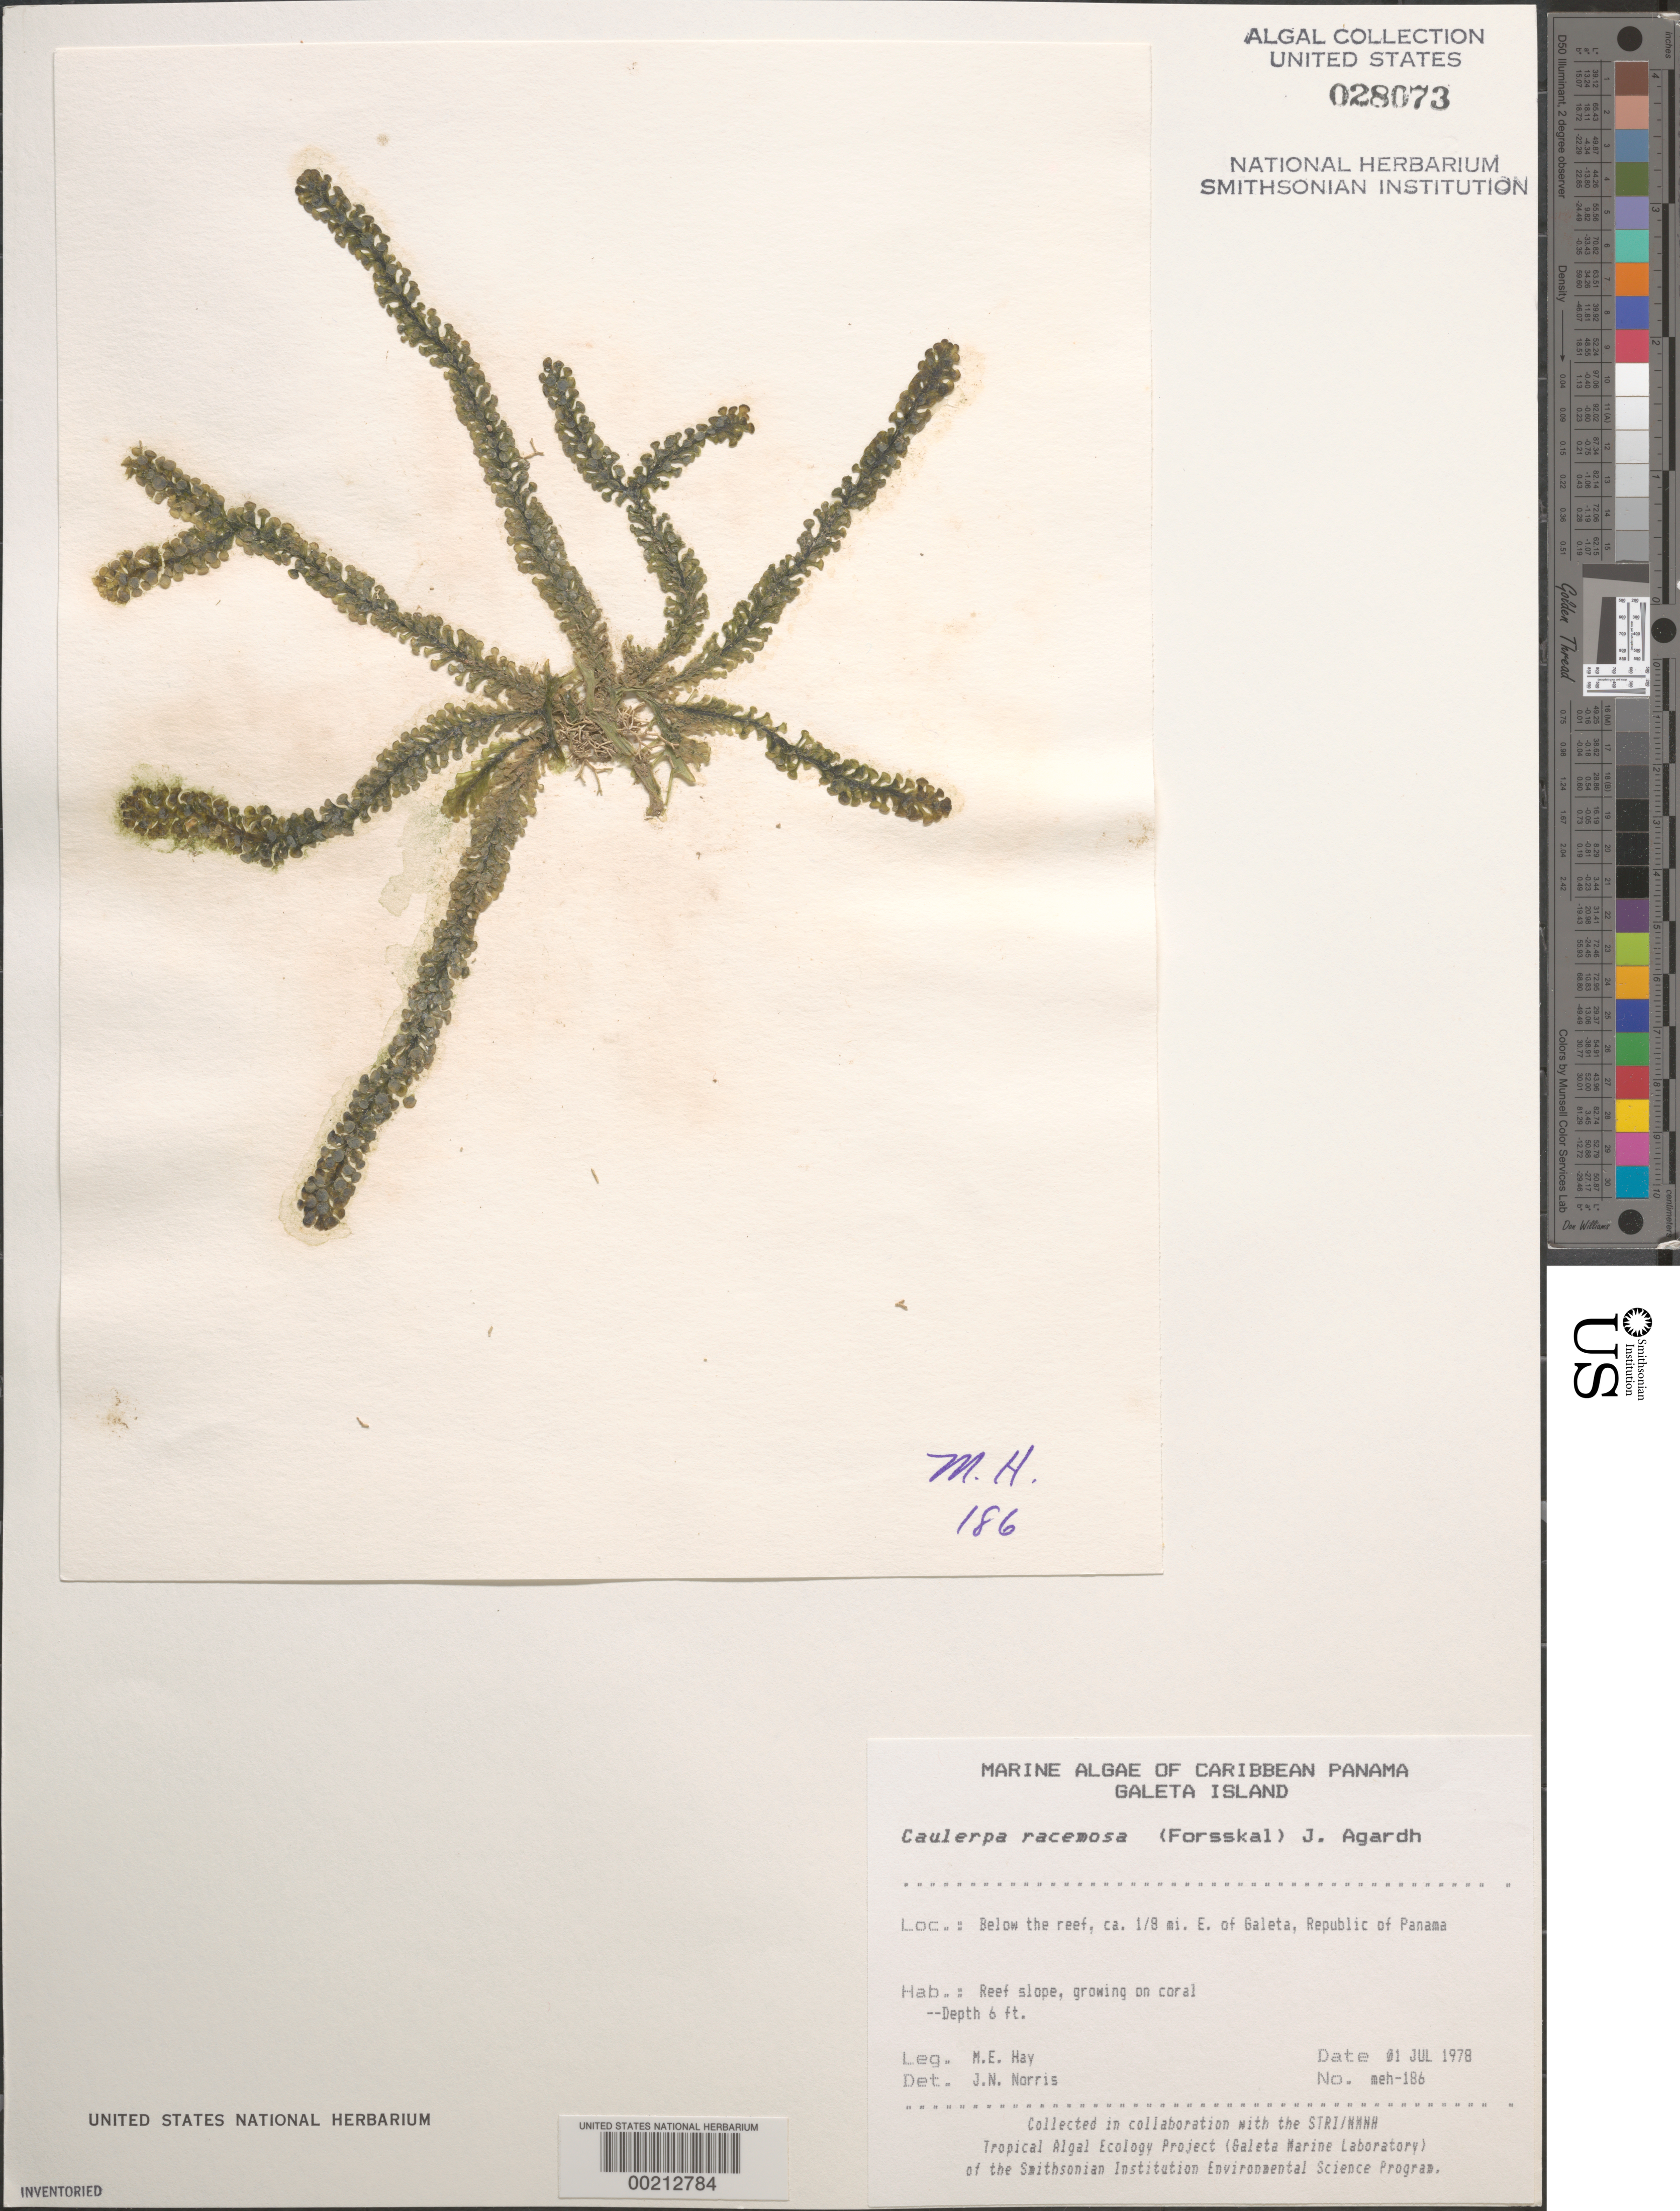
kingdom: Plantae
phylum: Chlorophyta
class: Ulvophyceae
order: Bryopsidales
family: Caulerpaceae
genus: Caulerpa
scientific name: Caulerpa racemosa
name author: (Forssk.) J. Agardh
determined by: Norris, James N.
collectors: M. E. Hay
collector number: MEH-186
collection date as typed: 01 Jul 1978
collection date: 1978-07-01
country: Panama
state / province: Colón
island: Galeta Island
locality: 1/8th mile east of Galeta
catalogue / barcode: US 28073